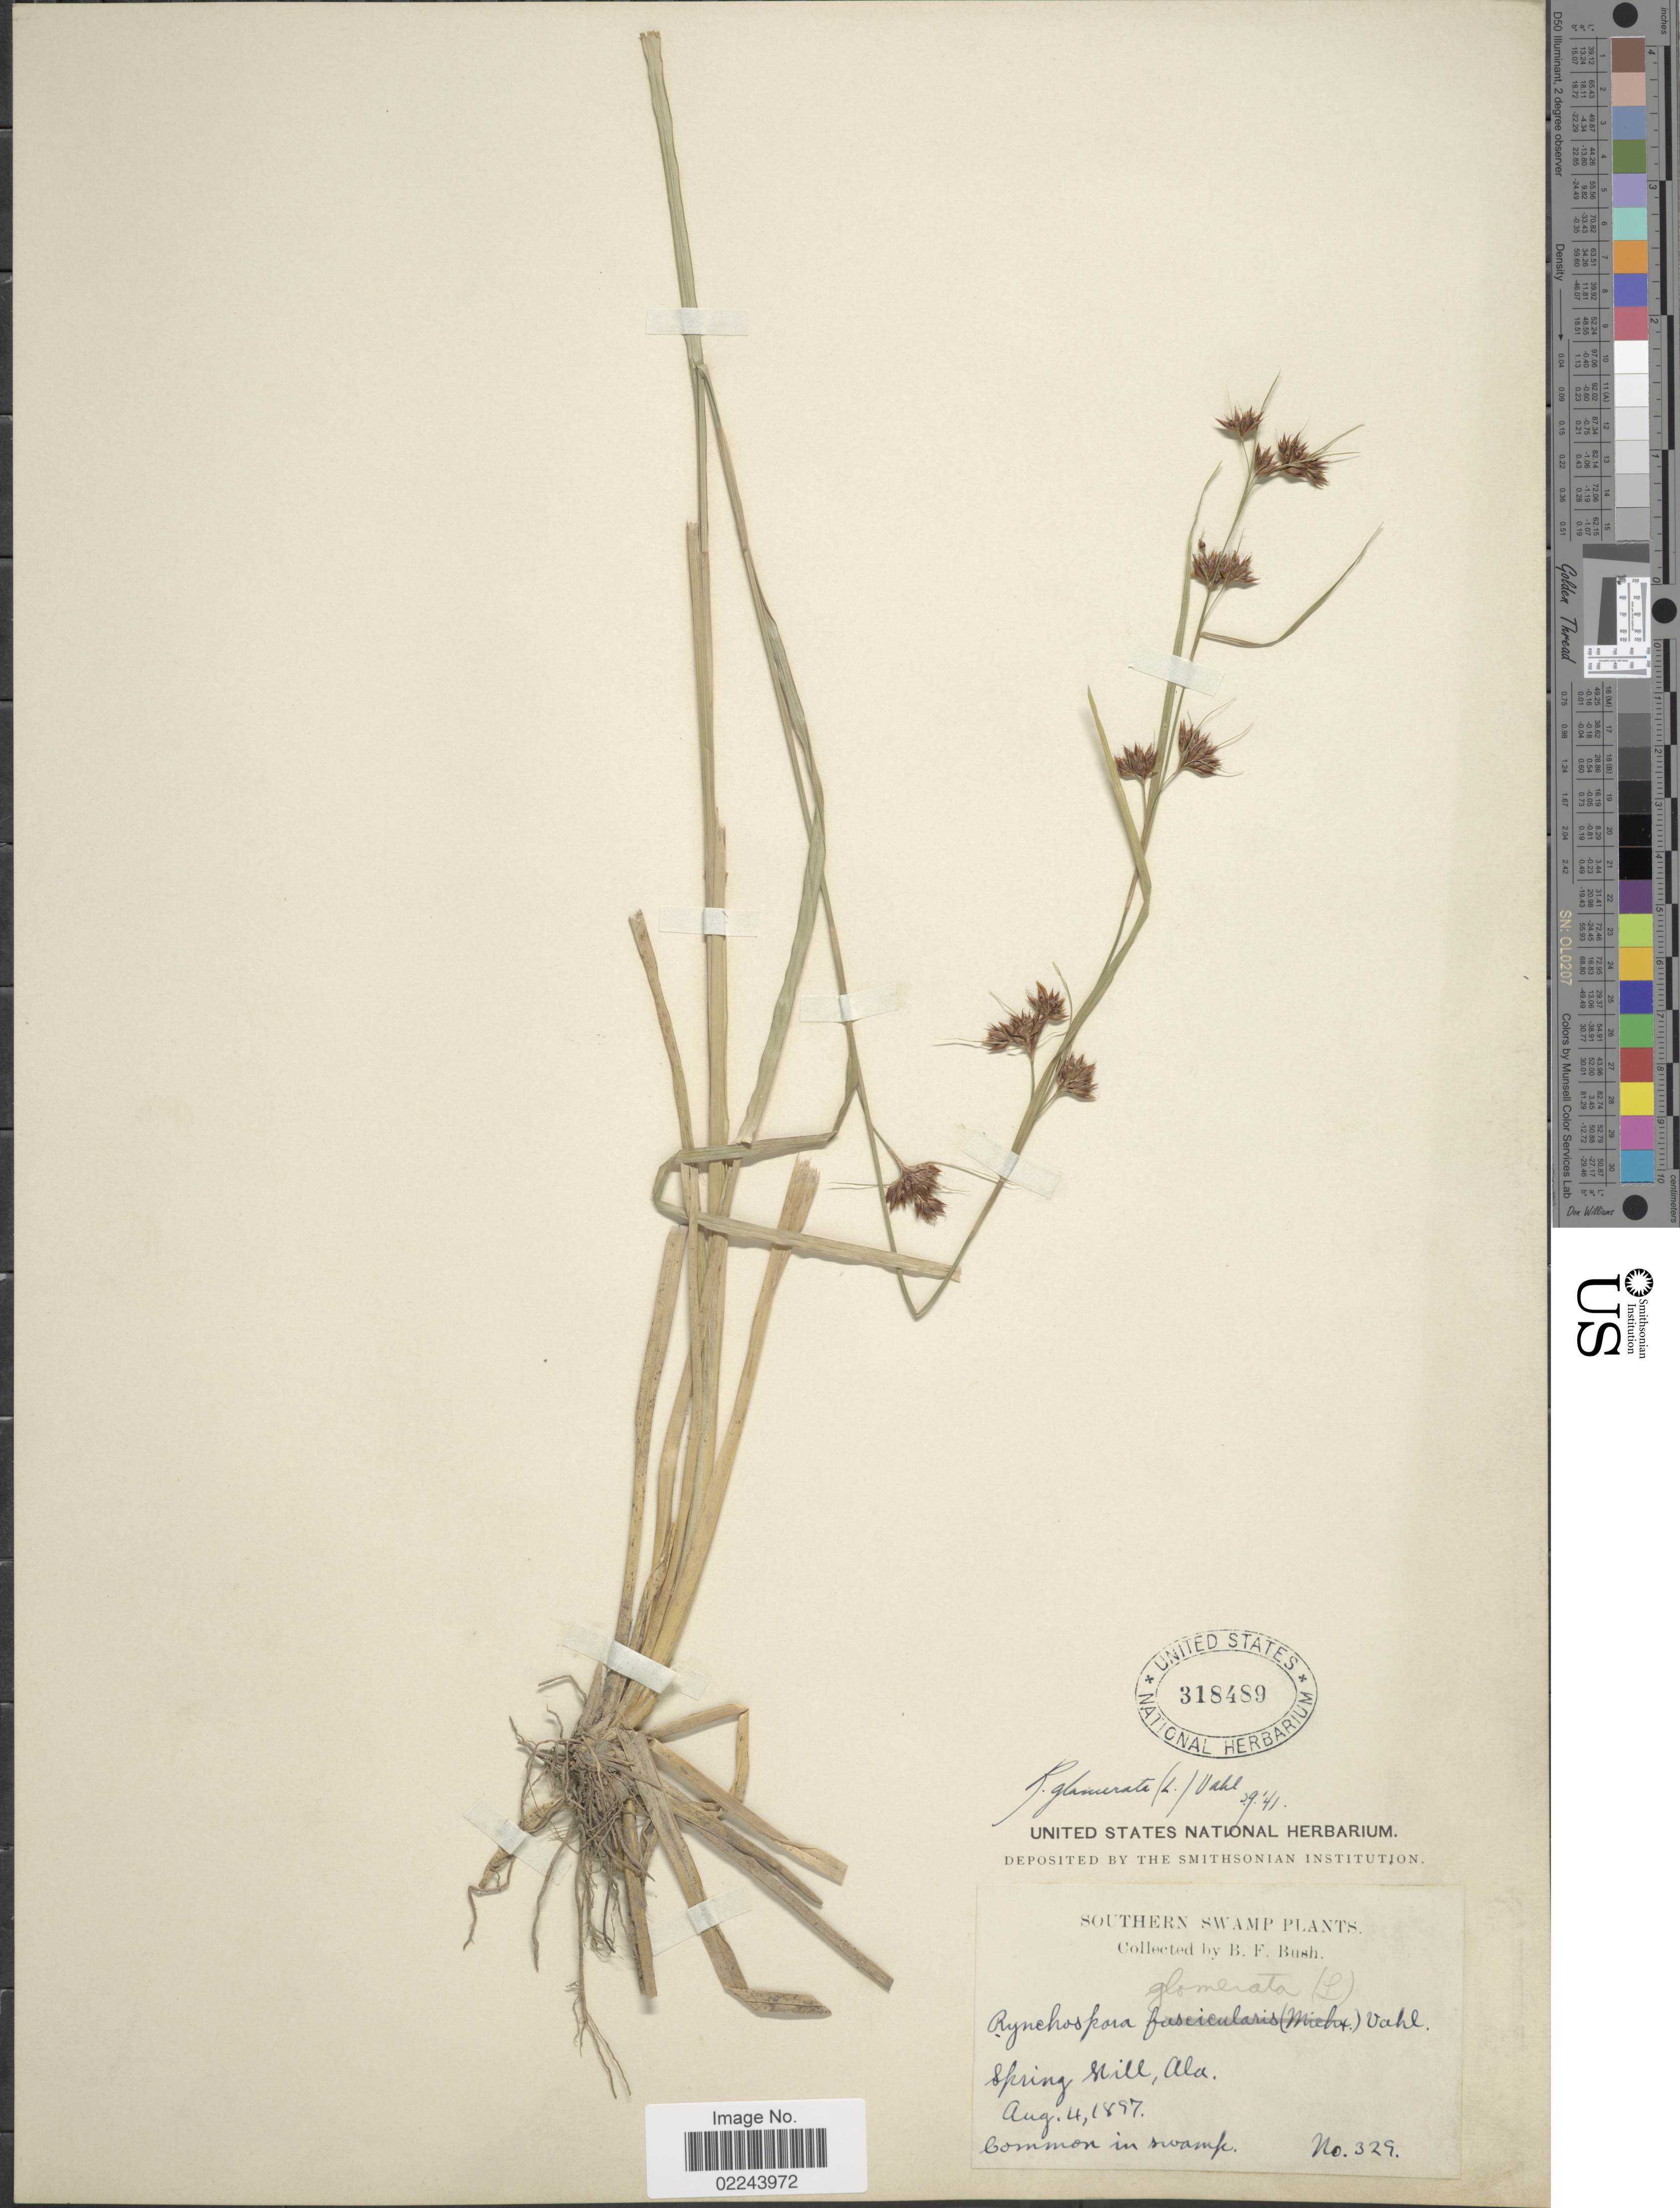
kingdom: Plantae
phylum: Tracheophyta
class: Liliopsida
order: Poales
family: Cyperaceae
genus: Rhynchospora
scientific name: Rhynchospora glomerata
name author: (L.) Vahl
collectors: B. F. Bush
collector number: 329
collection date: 1897-08-04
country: United States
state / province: Alabama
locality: Southern Swamp, Spring Hill, Ala.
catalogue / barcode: US 318489